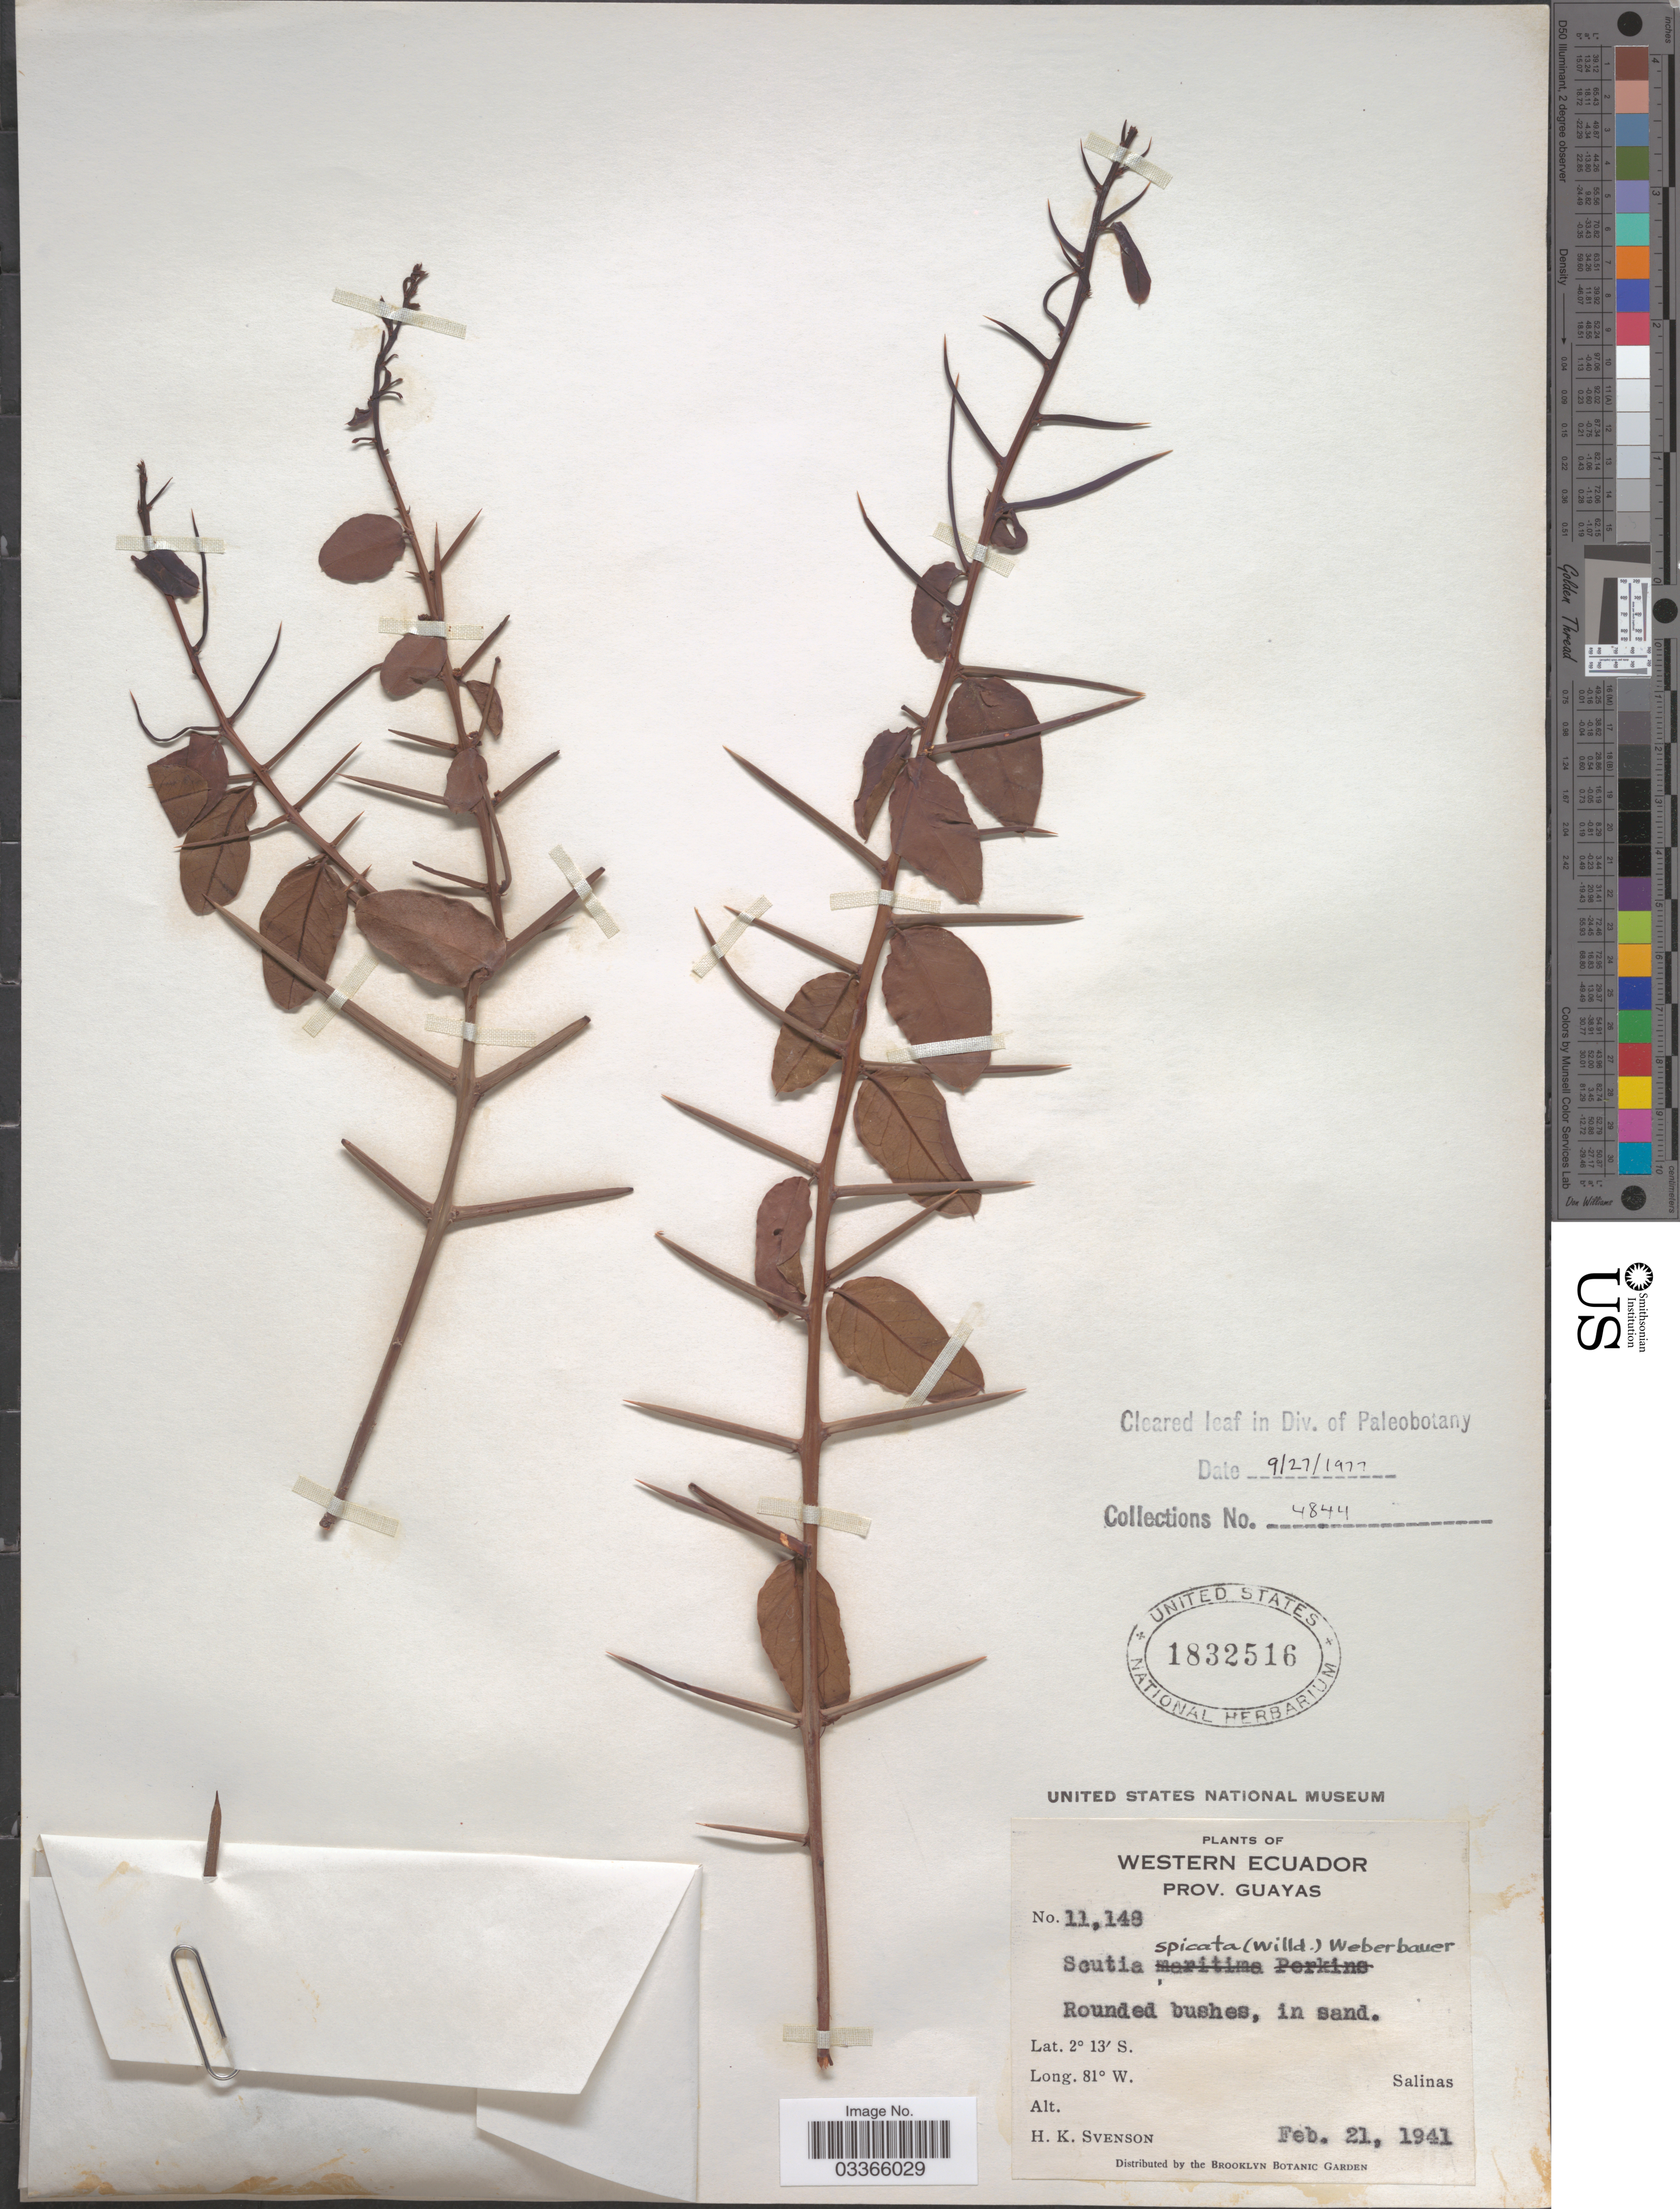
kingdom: Plantae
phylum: Tracheophyta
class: Magnoliopsida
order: Rosales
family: Rhamnaceae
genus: Scutia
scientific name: Scutia spicata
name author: (Humb. & Bonpl. ex Willd.) Weberb.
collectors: H. K. Svenson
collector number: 11149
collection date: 1941-02-21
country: Ecuador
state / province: Guayas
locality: Western Ecuador, Salinas.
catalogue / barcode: US 1832516